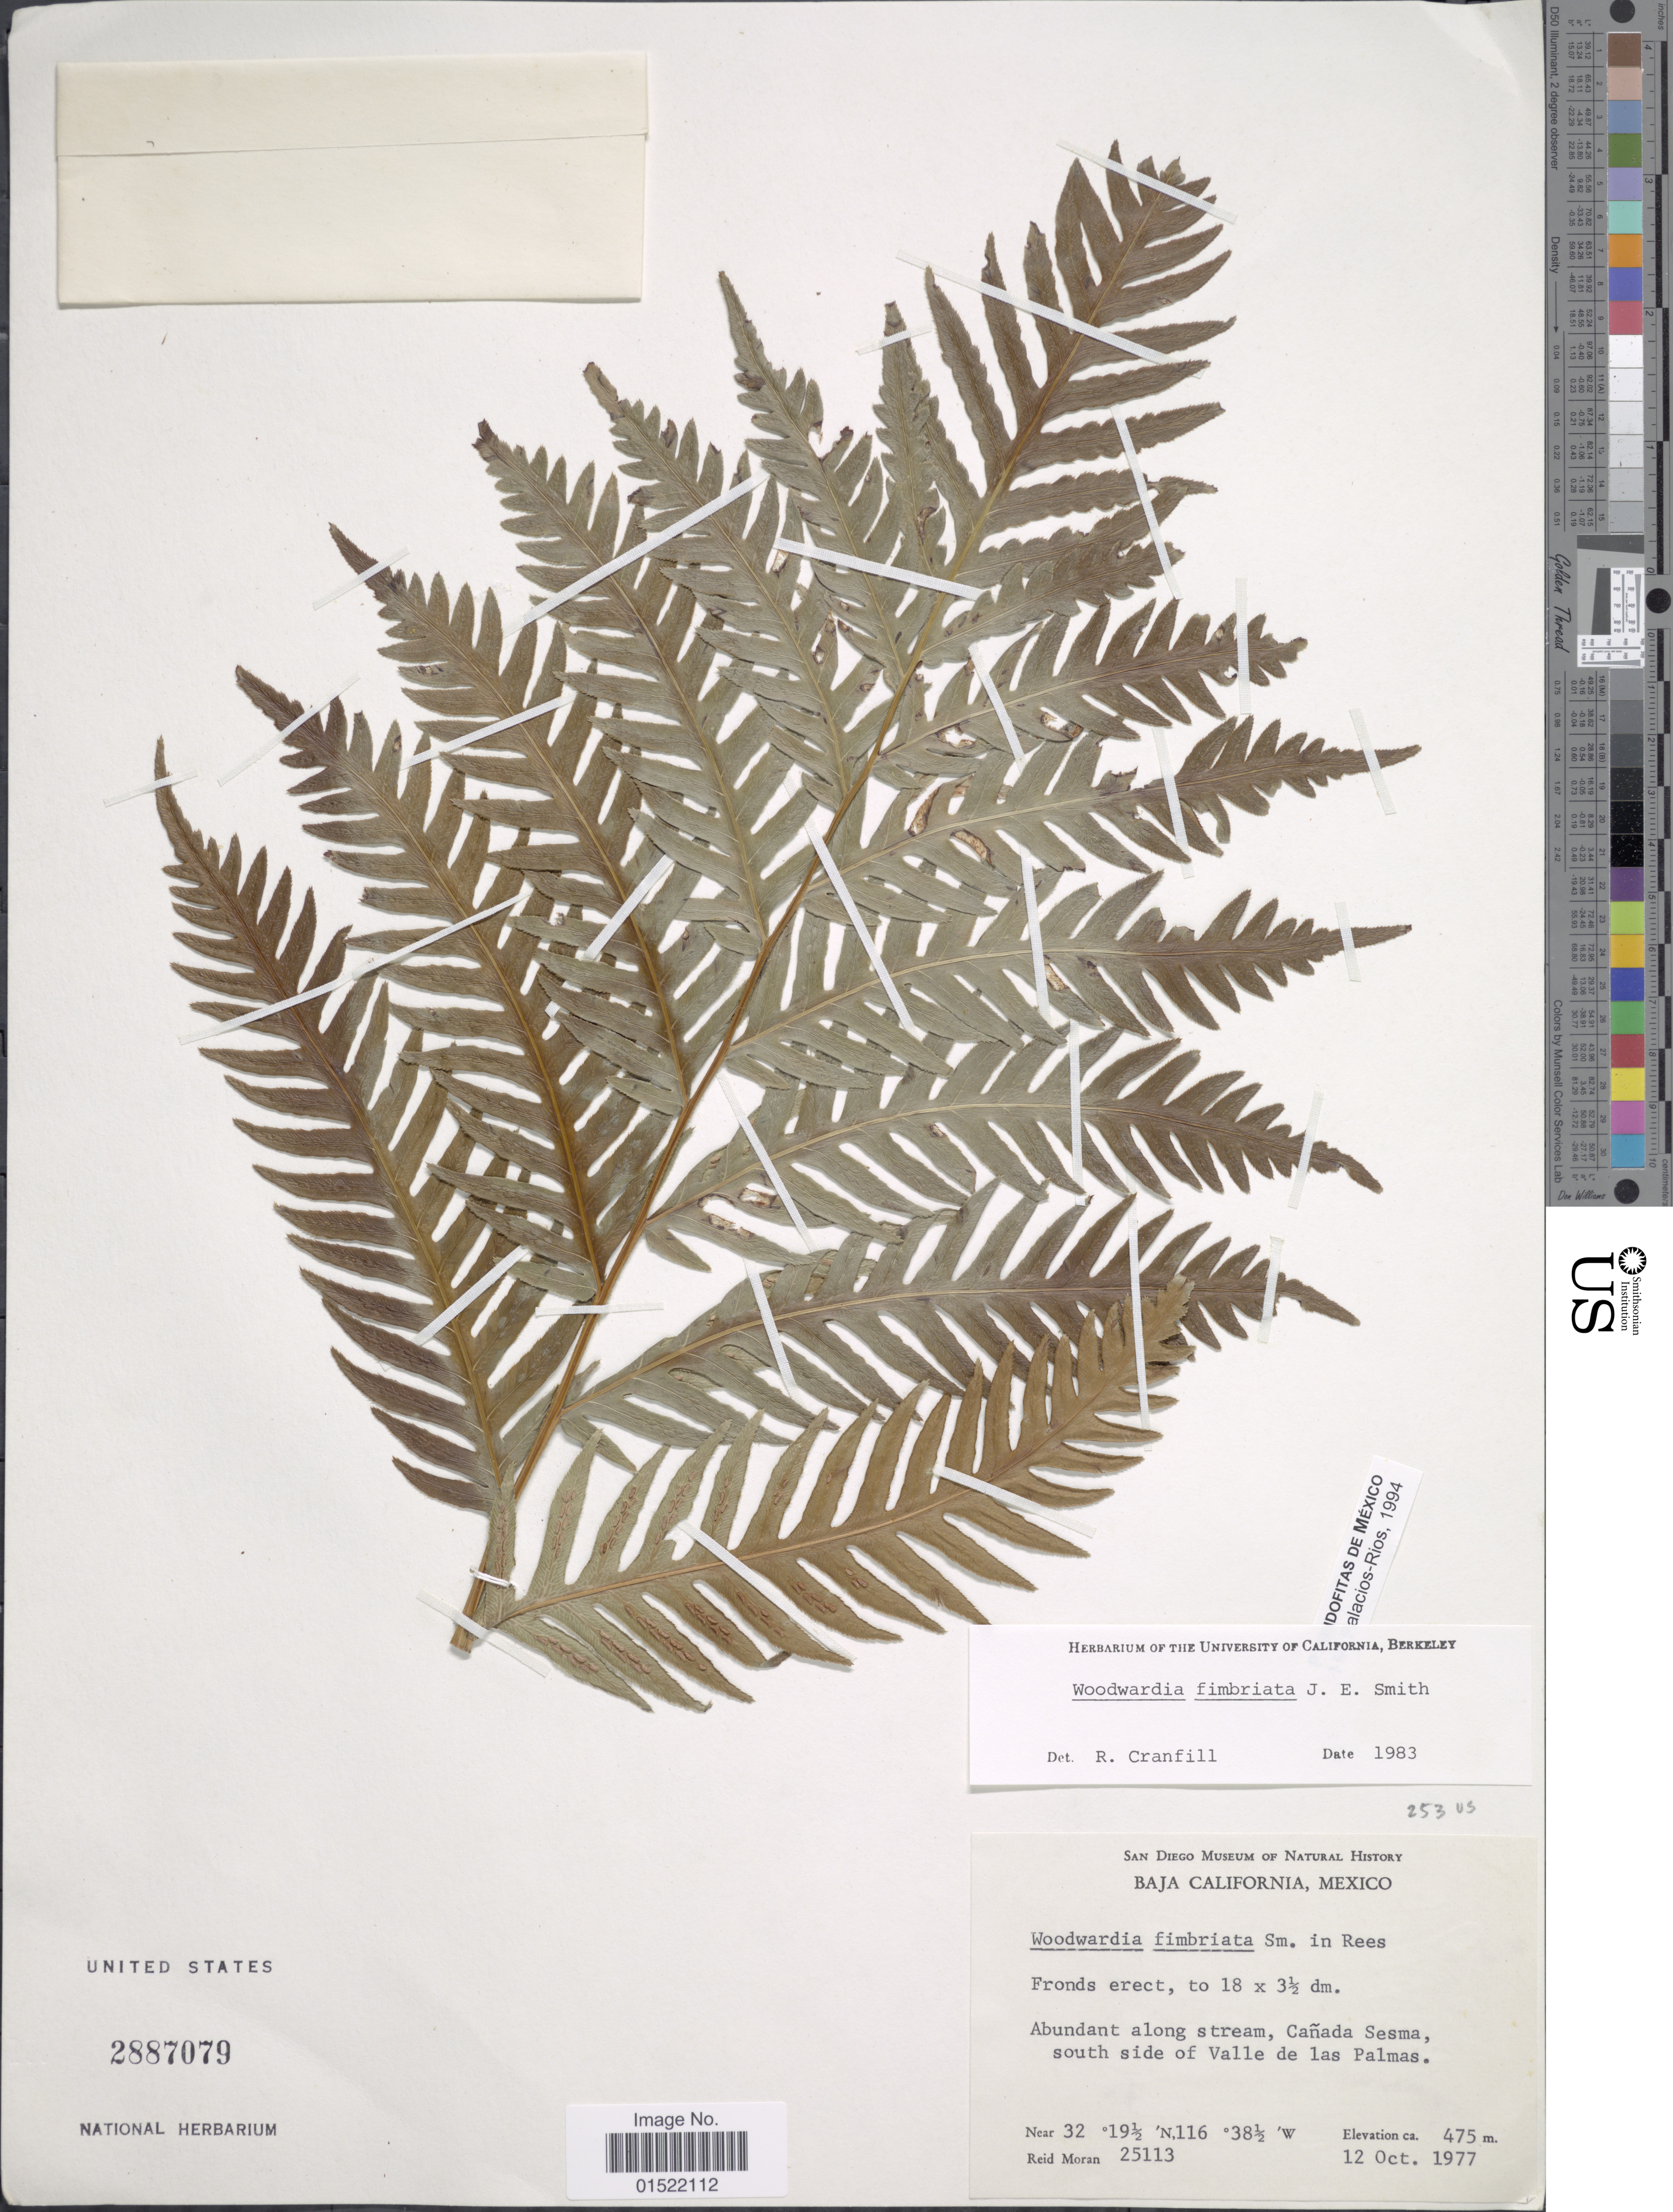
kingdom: Plantae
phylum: Tracheophyta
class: Polypodiopsida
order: Polypodiales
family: Blechnaceae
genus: Woodwardia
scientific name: Woodwardia fimbriata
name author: Sm.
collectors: R. V. Moran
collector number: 25113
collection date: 1977-10-12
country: Mexico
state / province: Baja California Norte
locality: Canada Sesma, south side of Valle de las Palmas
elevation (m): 475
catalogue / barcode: US 2887079